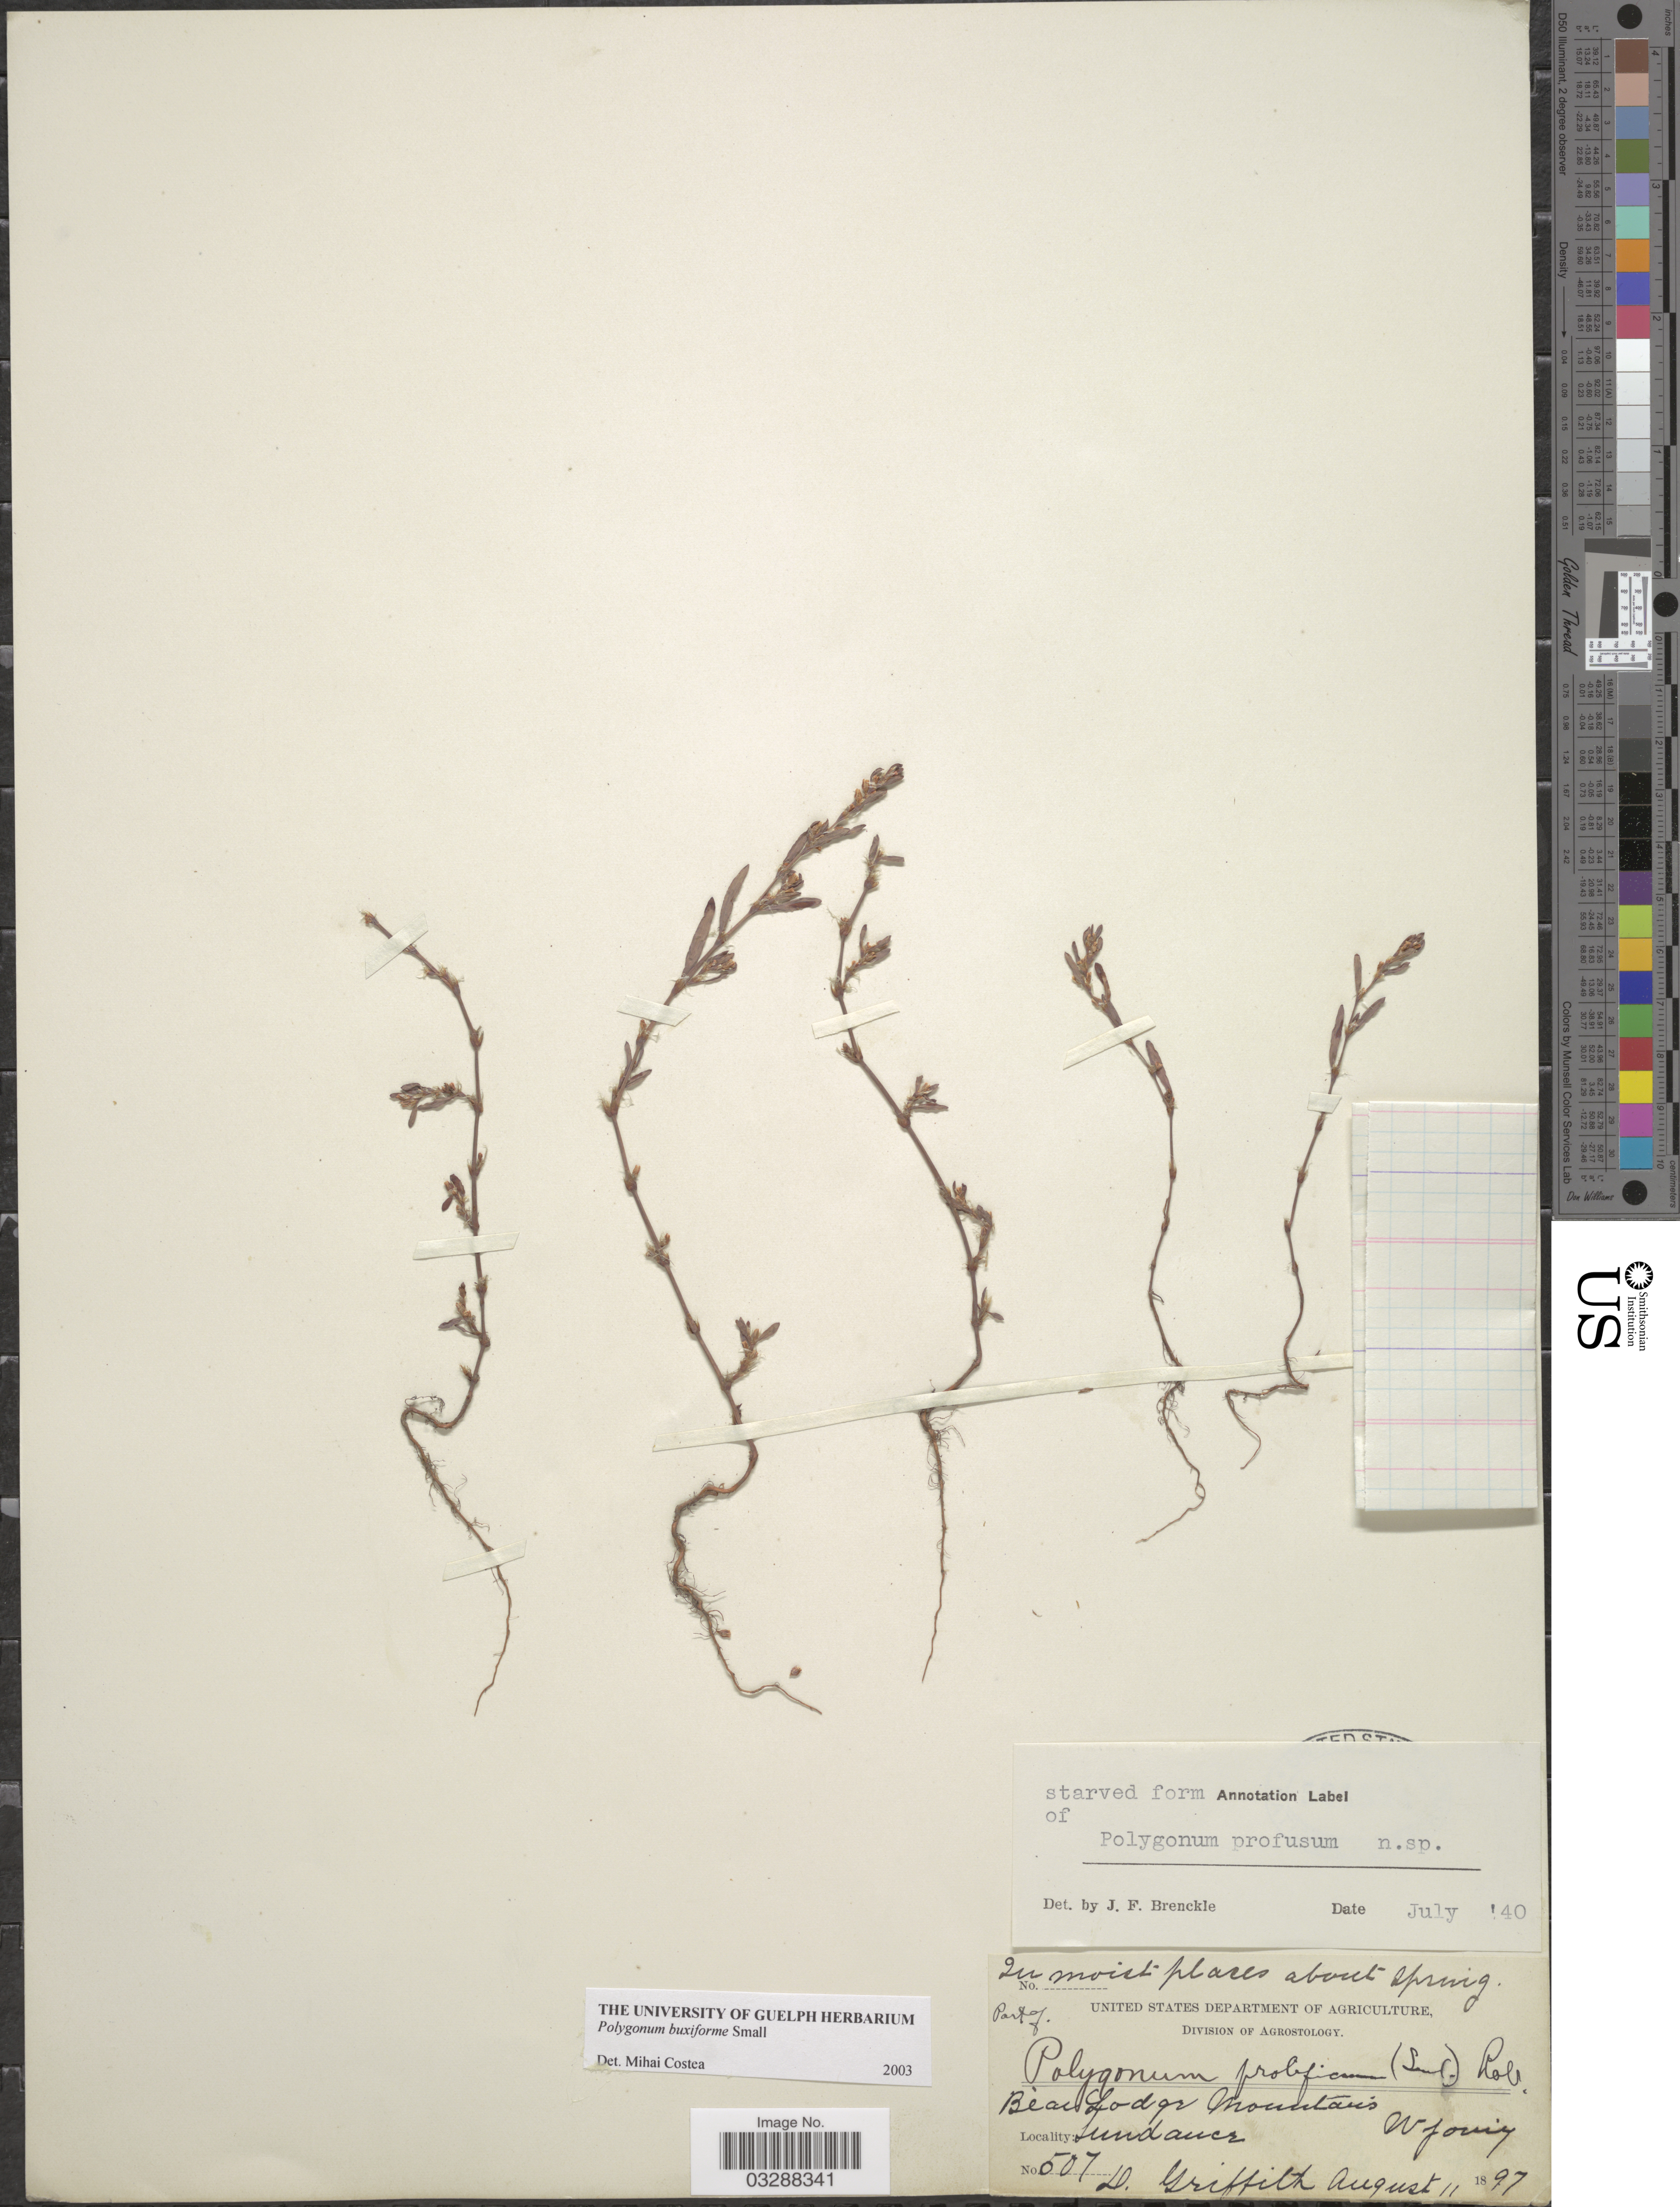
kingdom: Plantae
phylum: Tracheophyta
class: Magnoliopsida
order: Caryophyllales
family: Polygonaceae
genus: Polygonum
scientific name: Polygonum buxiforme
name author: Small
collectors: D. Griffith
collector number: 507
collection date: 1897-08-11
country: United States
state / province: Wyoming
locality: Bear Lodge Mountains, Sundance.